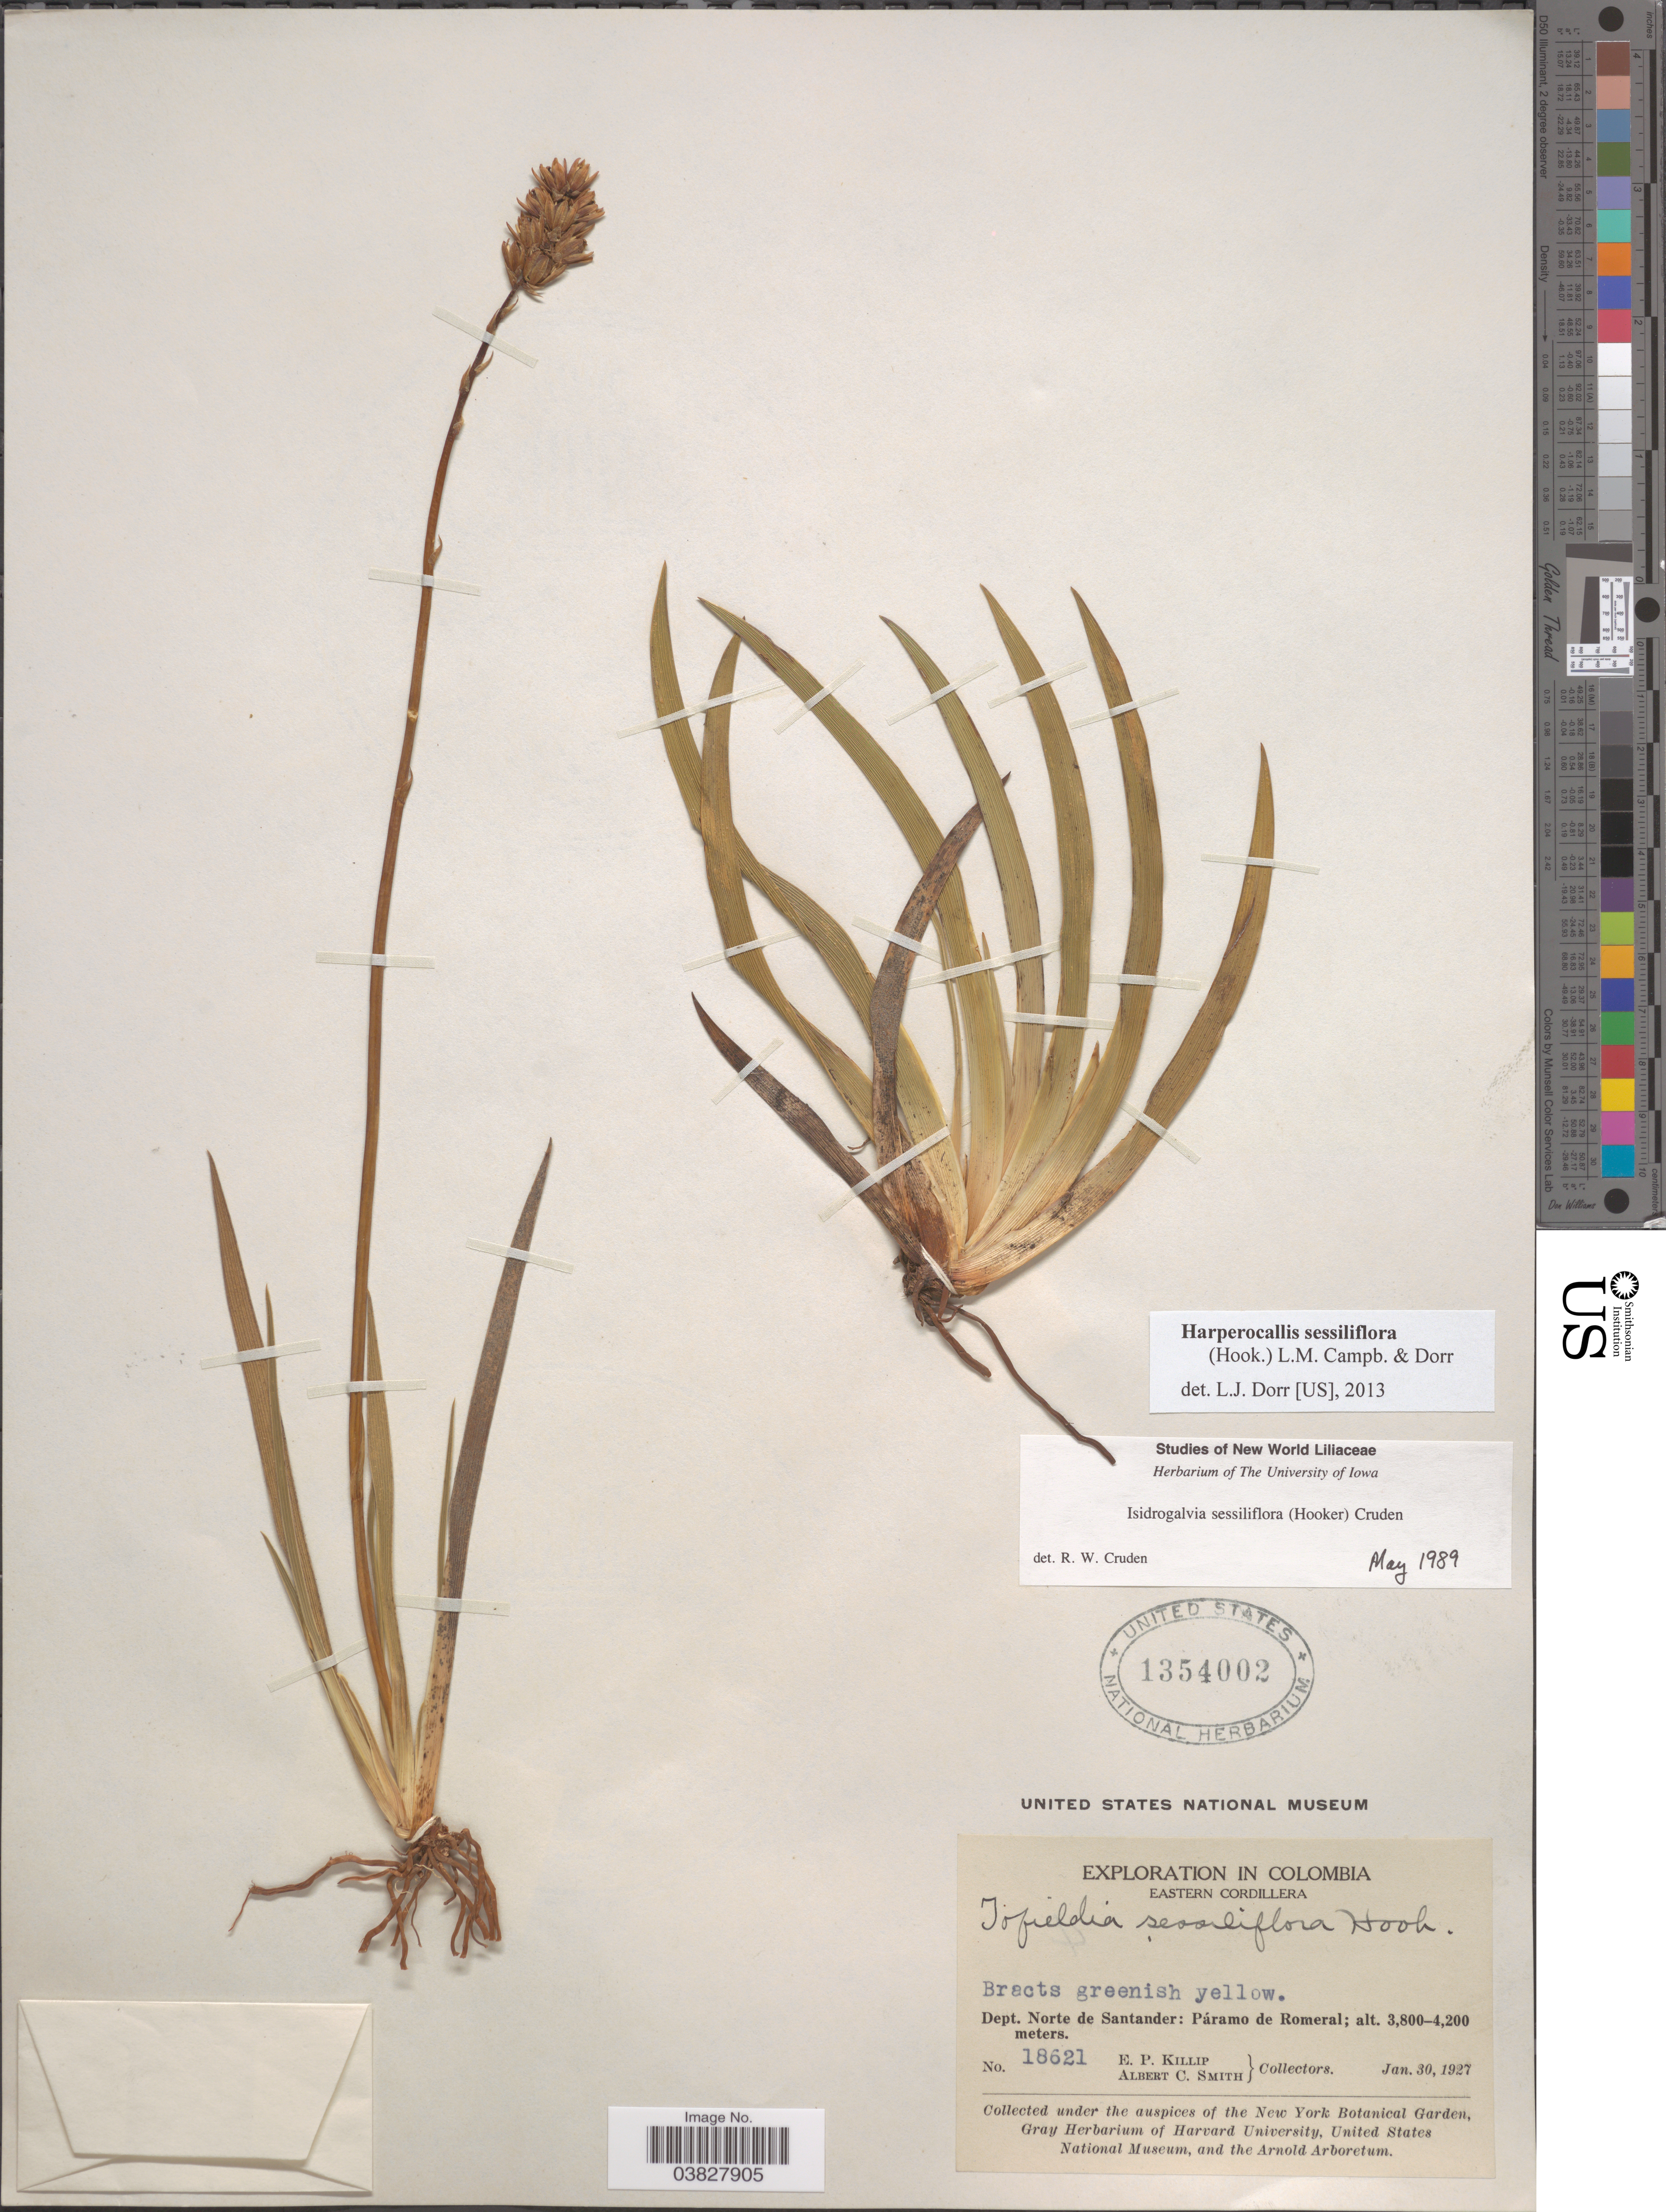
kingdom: Plantae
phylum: Tracheophyta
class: Liliopsida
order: Alismatales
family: Tofieldiaceae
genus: Harperocallis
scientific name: Harperocallis sessiliflora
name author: (Hook.) L.M. Campb. & Dorr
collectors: E. P. Killip & A. C. Smith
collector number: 18621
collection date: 1927-01-30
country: Colombia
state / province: Norte de Santander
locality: Eastern Cordillera. Dept. Norte de Santander: Páramo de Romeral.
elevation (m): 3800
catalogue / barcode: US 1354002